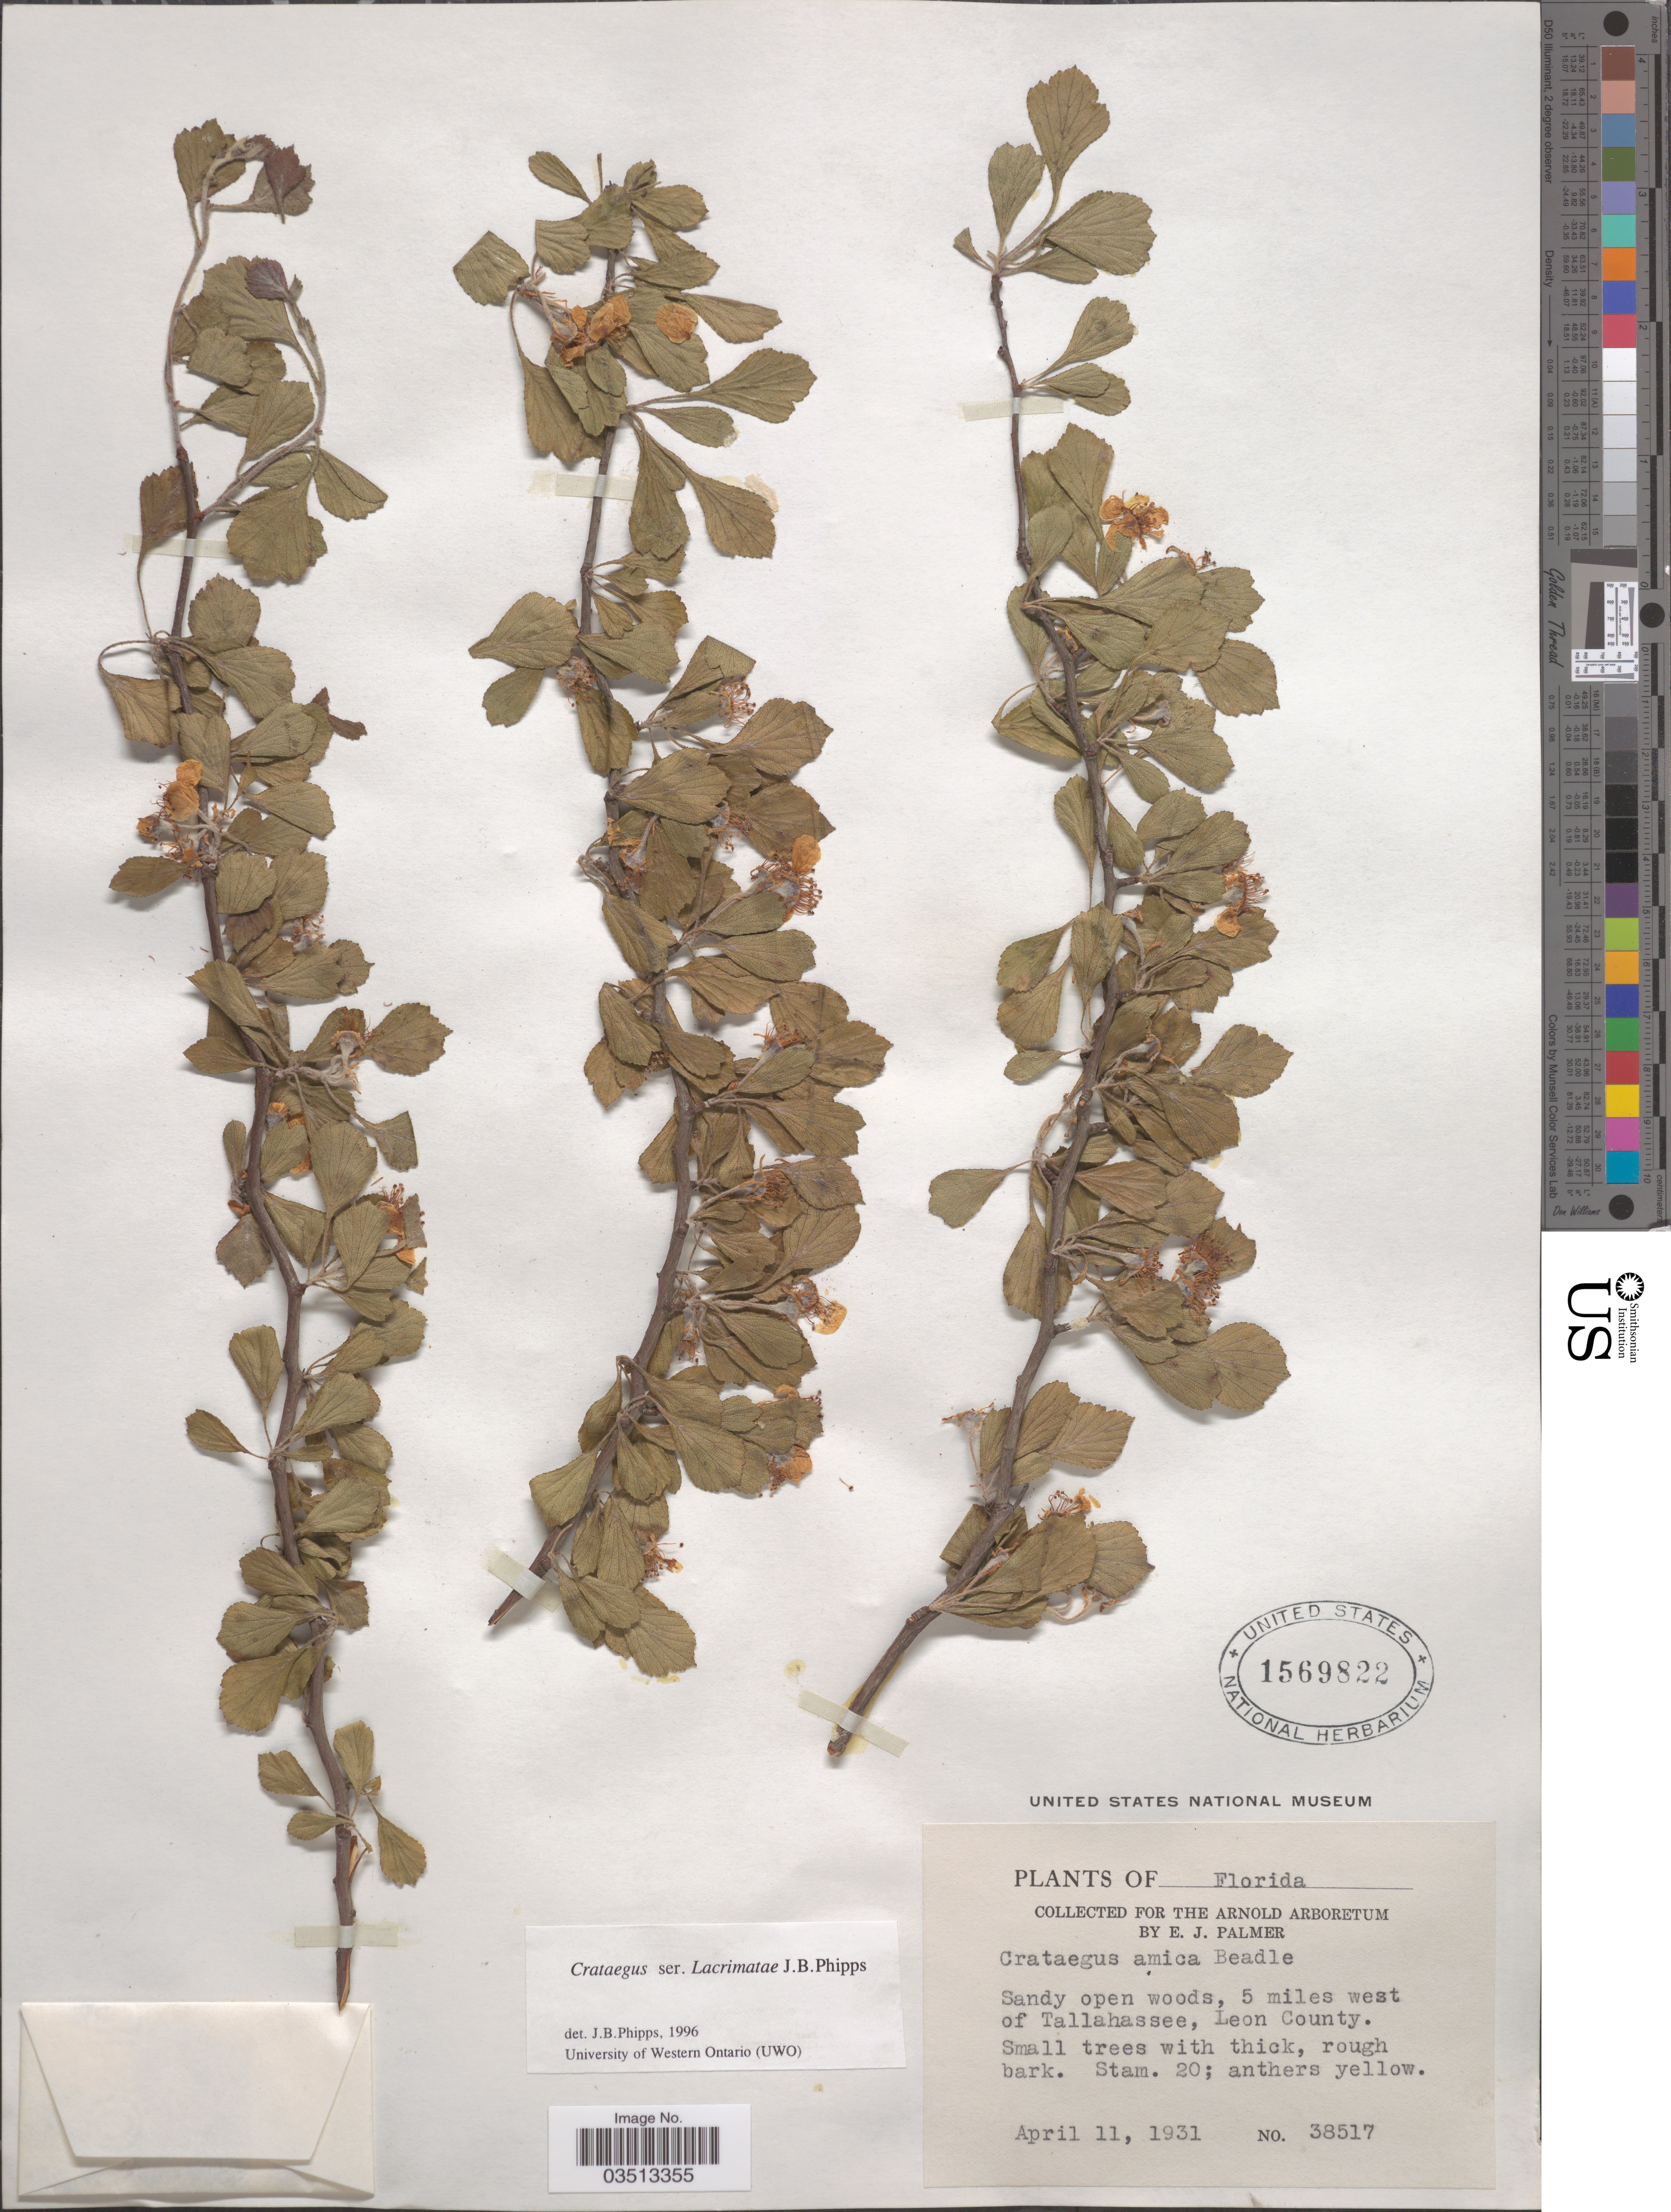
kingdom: Plantae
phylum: Tracheophyta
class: Magnoliopsida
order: Rosales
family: Rosaceae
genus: Crataegus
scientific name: Crataegus amica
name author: Beadle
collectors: E. J. Palmer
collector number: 38517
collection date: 1931-04-11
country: United States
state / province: Florida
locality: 5 miles west of Tallahassee, Leon County.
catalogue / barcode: US 1569822